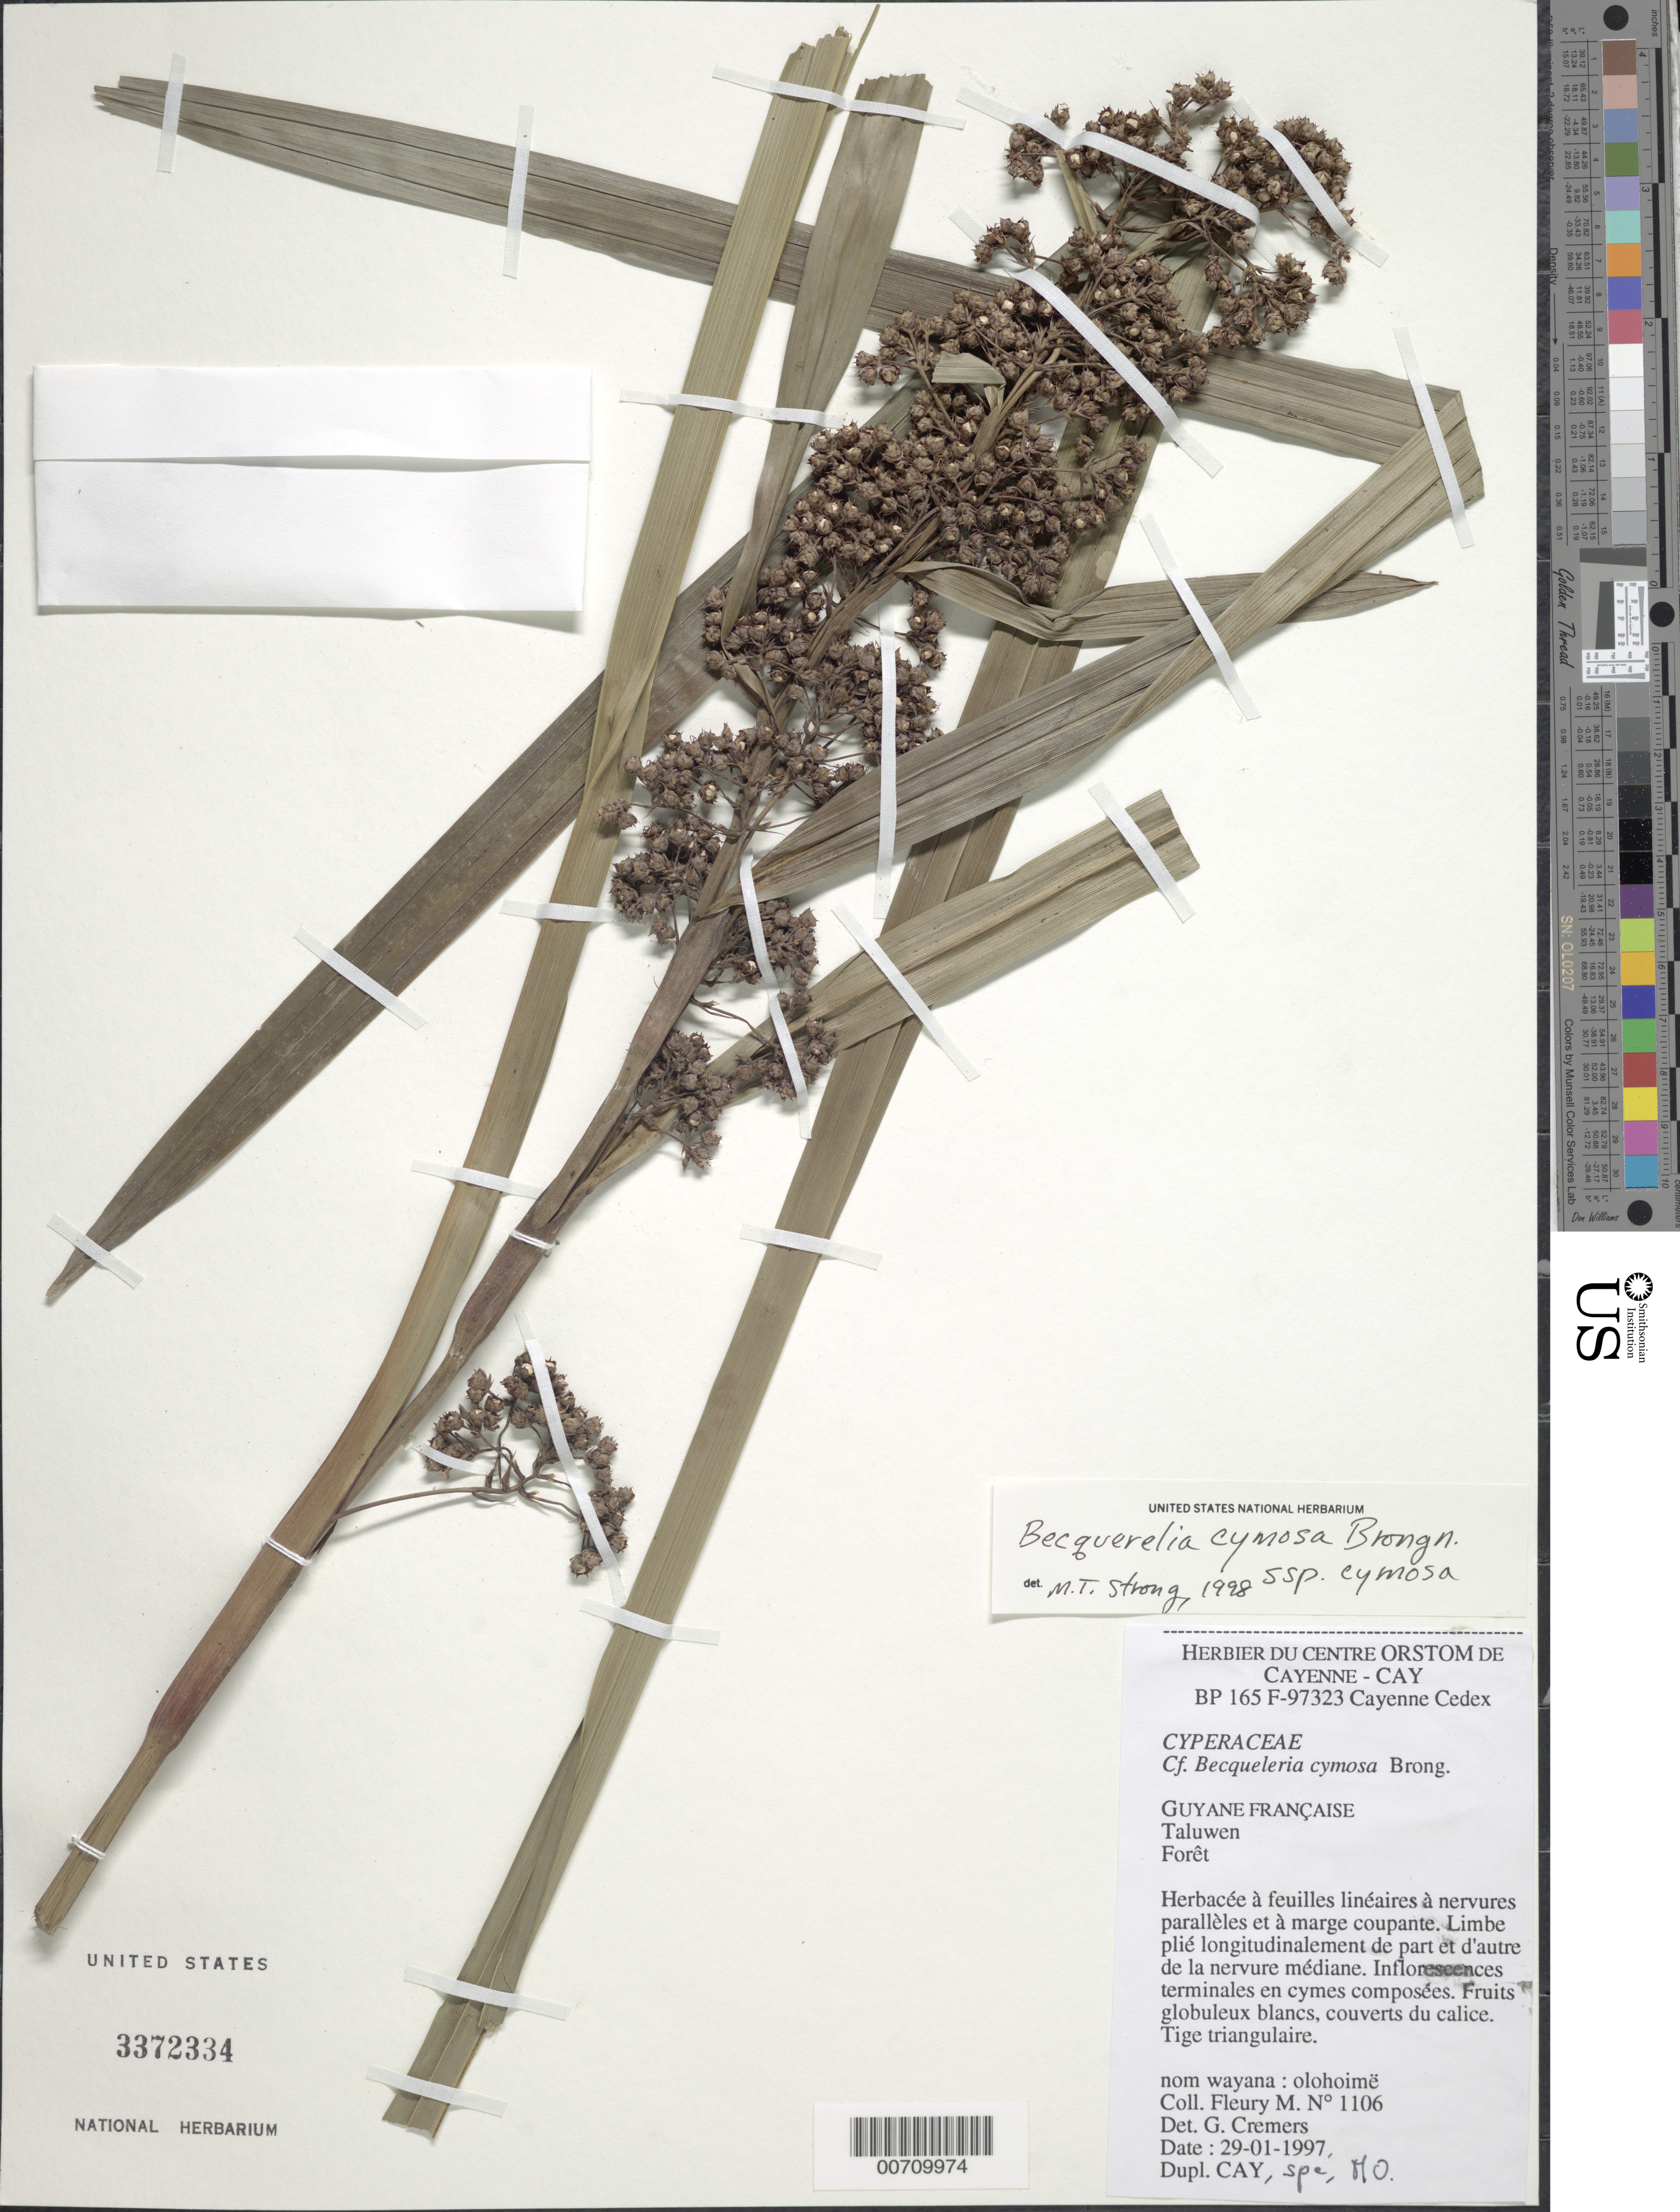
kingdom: Plantae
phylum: Tracheophyta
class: Liliopsida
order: Poales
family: Cyperaceae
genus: Becquerelia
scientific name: Becquerelia cymosa subsp. cymosa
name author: Brongn.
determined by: Strong, M. T., (US), Smithsonian Institution - National Museum of Natural History (UNITED STATES)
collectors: M. Fleury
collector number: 1006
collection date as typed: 10-Aug-96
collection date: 1996-08-10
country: French Guiana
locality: Taluwen, Antécume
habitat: Forest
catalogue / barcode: US 3372334